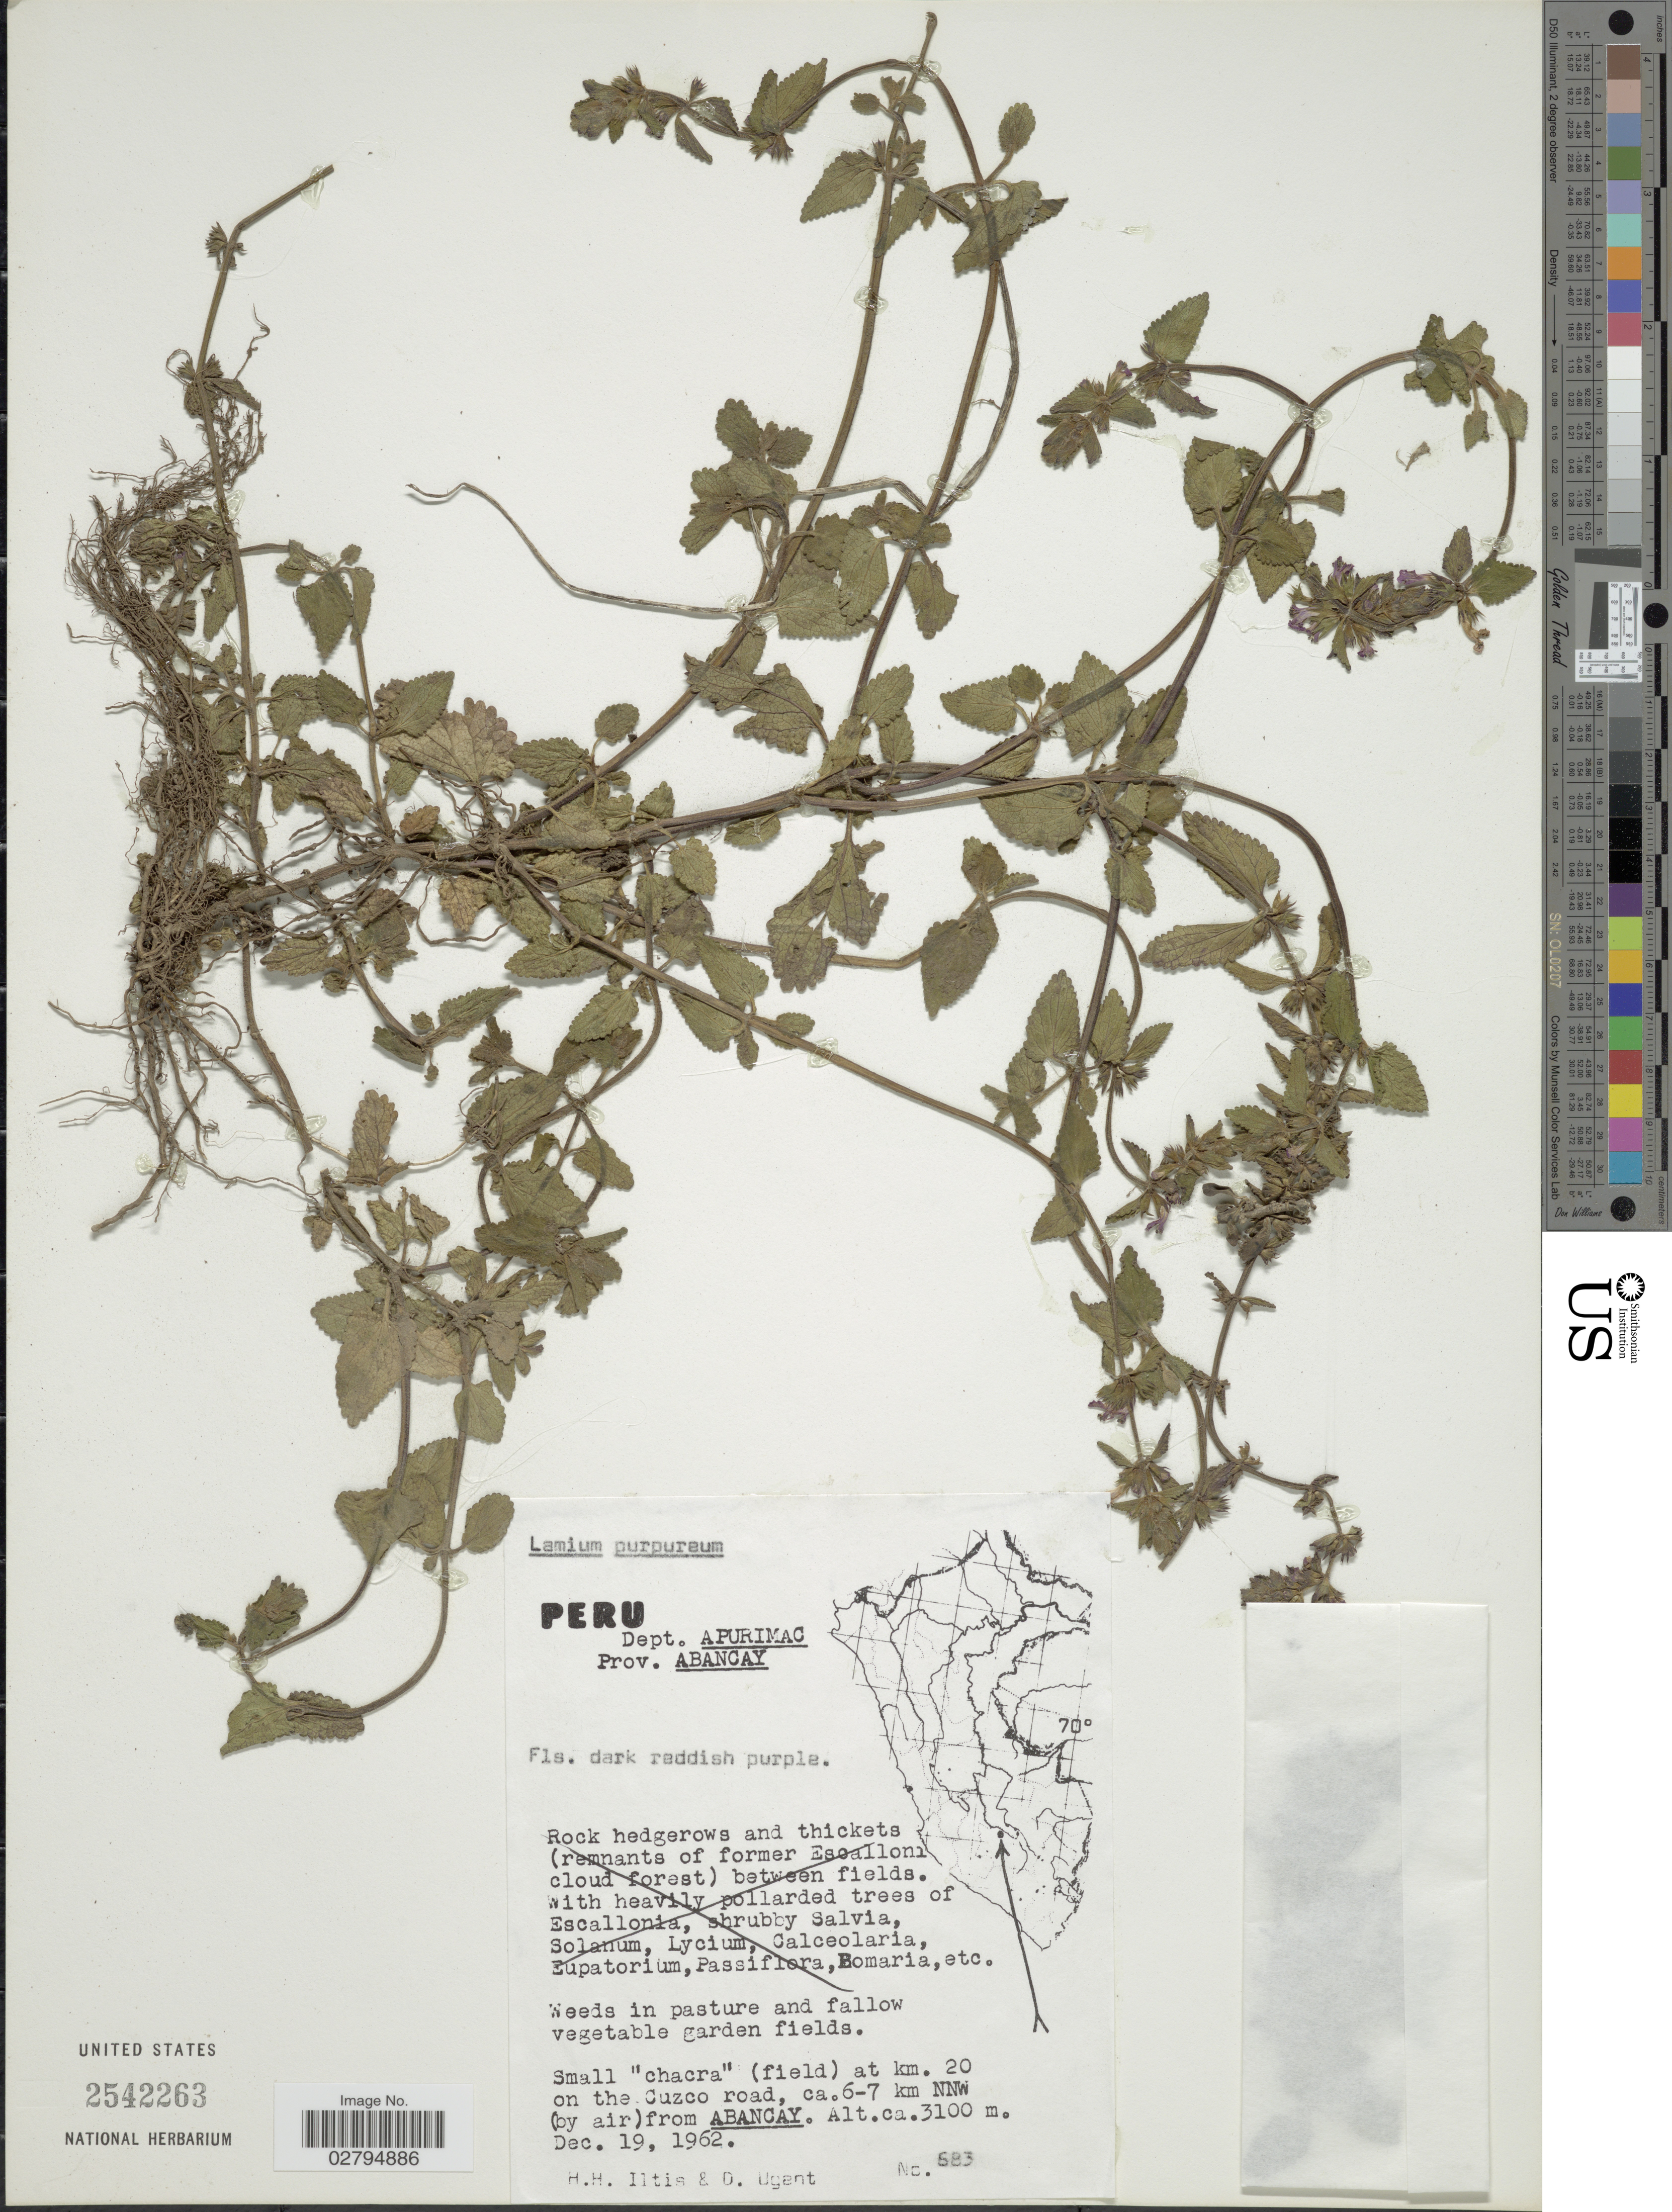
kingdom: Plantae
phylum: Tracheophyta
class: Magnoliopsida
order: Lamiales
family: Lamiaceae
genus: Lamium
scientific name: Lamium purpureum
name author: L.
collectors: H. H. Iltis & D. Ugent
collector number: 683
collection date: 1962-12-19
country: Peru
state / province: Apurímac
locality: Dept. Apurimac. Prov. Abancay. Small "charca" (field) at km. 20 on the Cuzco road, ca. 6-7 km NNW (by air) from Abancay.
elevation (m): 3100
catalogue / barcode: US 2542263